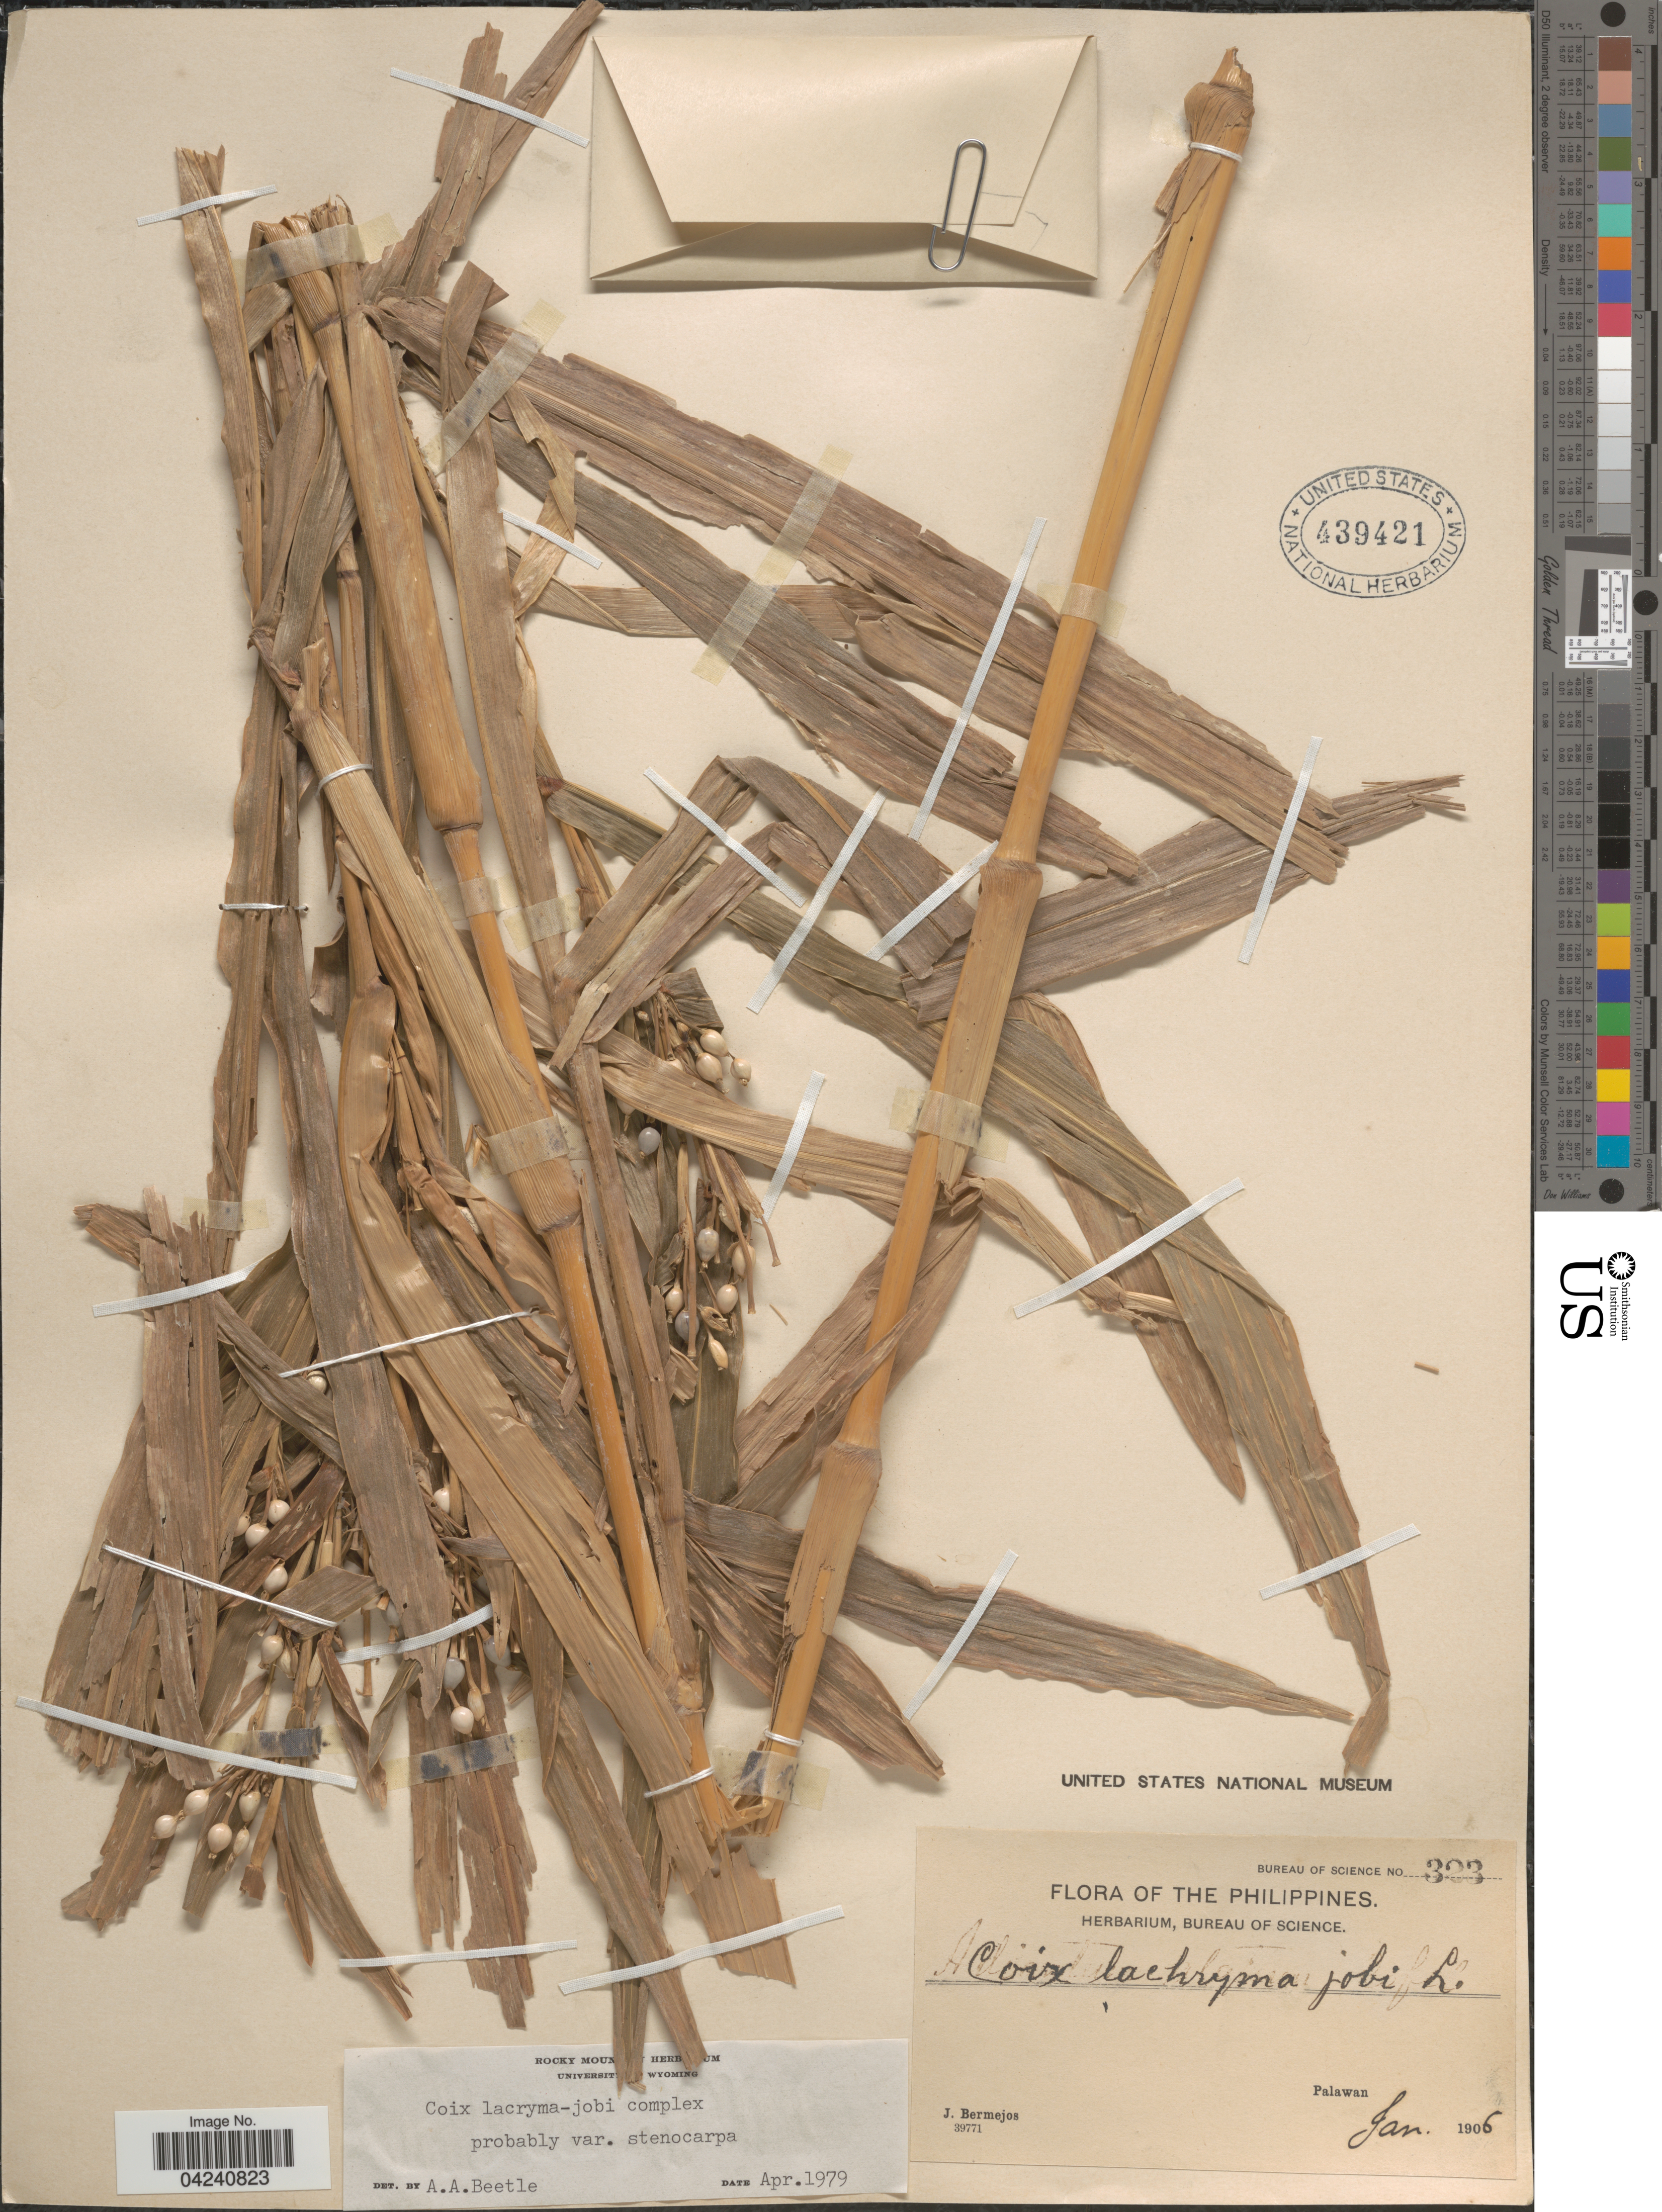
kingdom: Plantae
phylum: Tracheophyta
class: Liliopsida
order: Poales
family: Poaceae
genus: Coix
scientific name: Coix lacryma-jobi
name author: L.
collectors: J. Bermejos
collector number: Bureau of Science 323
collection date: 1906-01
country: Philippines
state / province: Mimaropa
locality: Palawan.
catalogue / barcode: US 439421